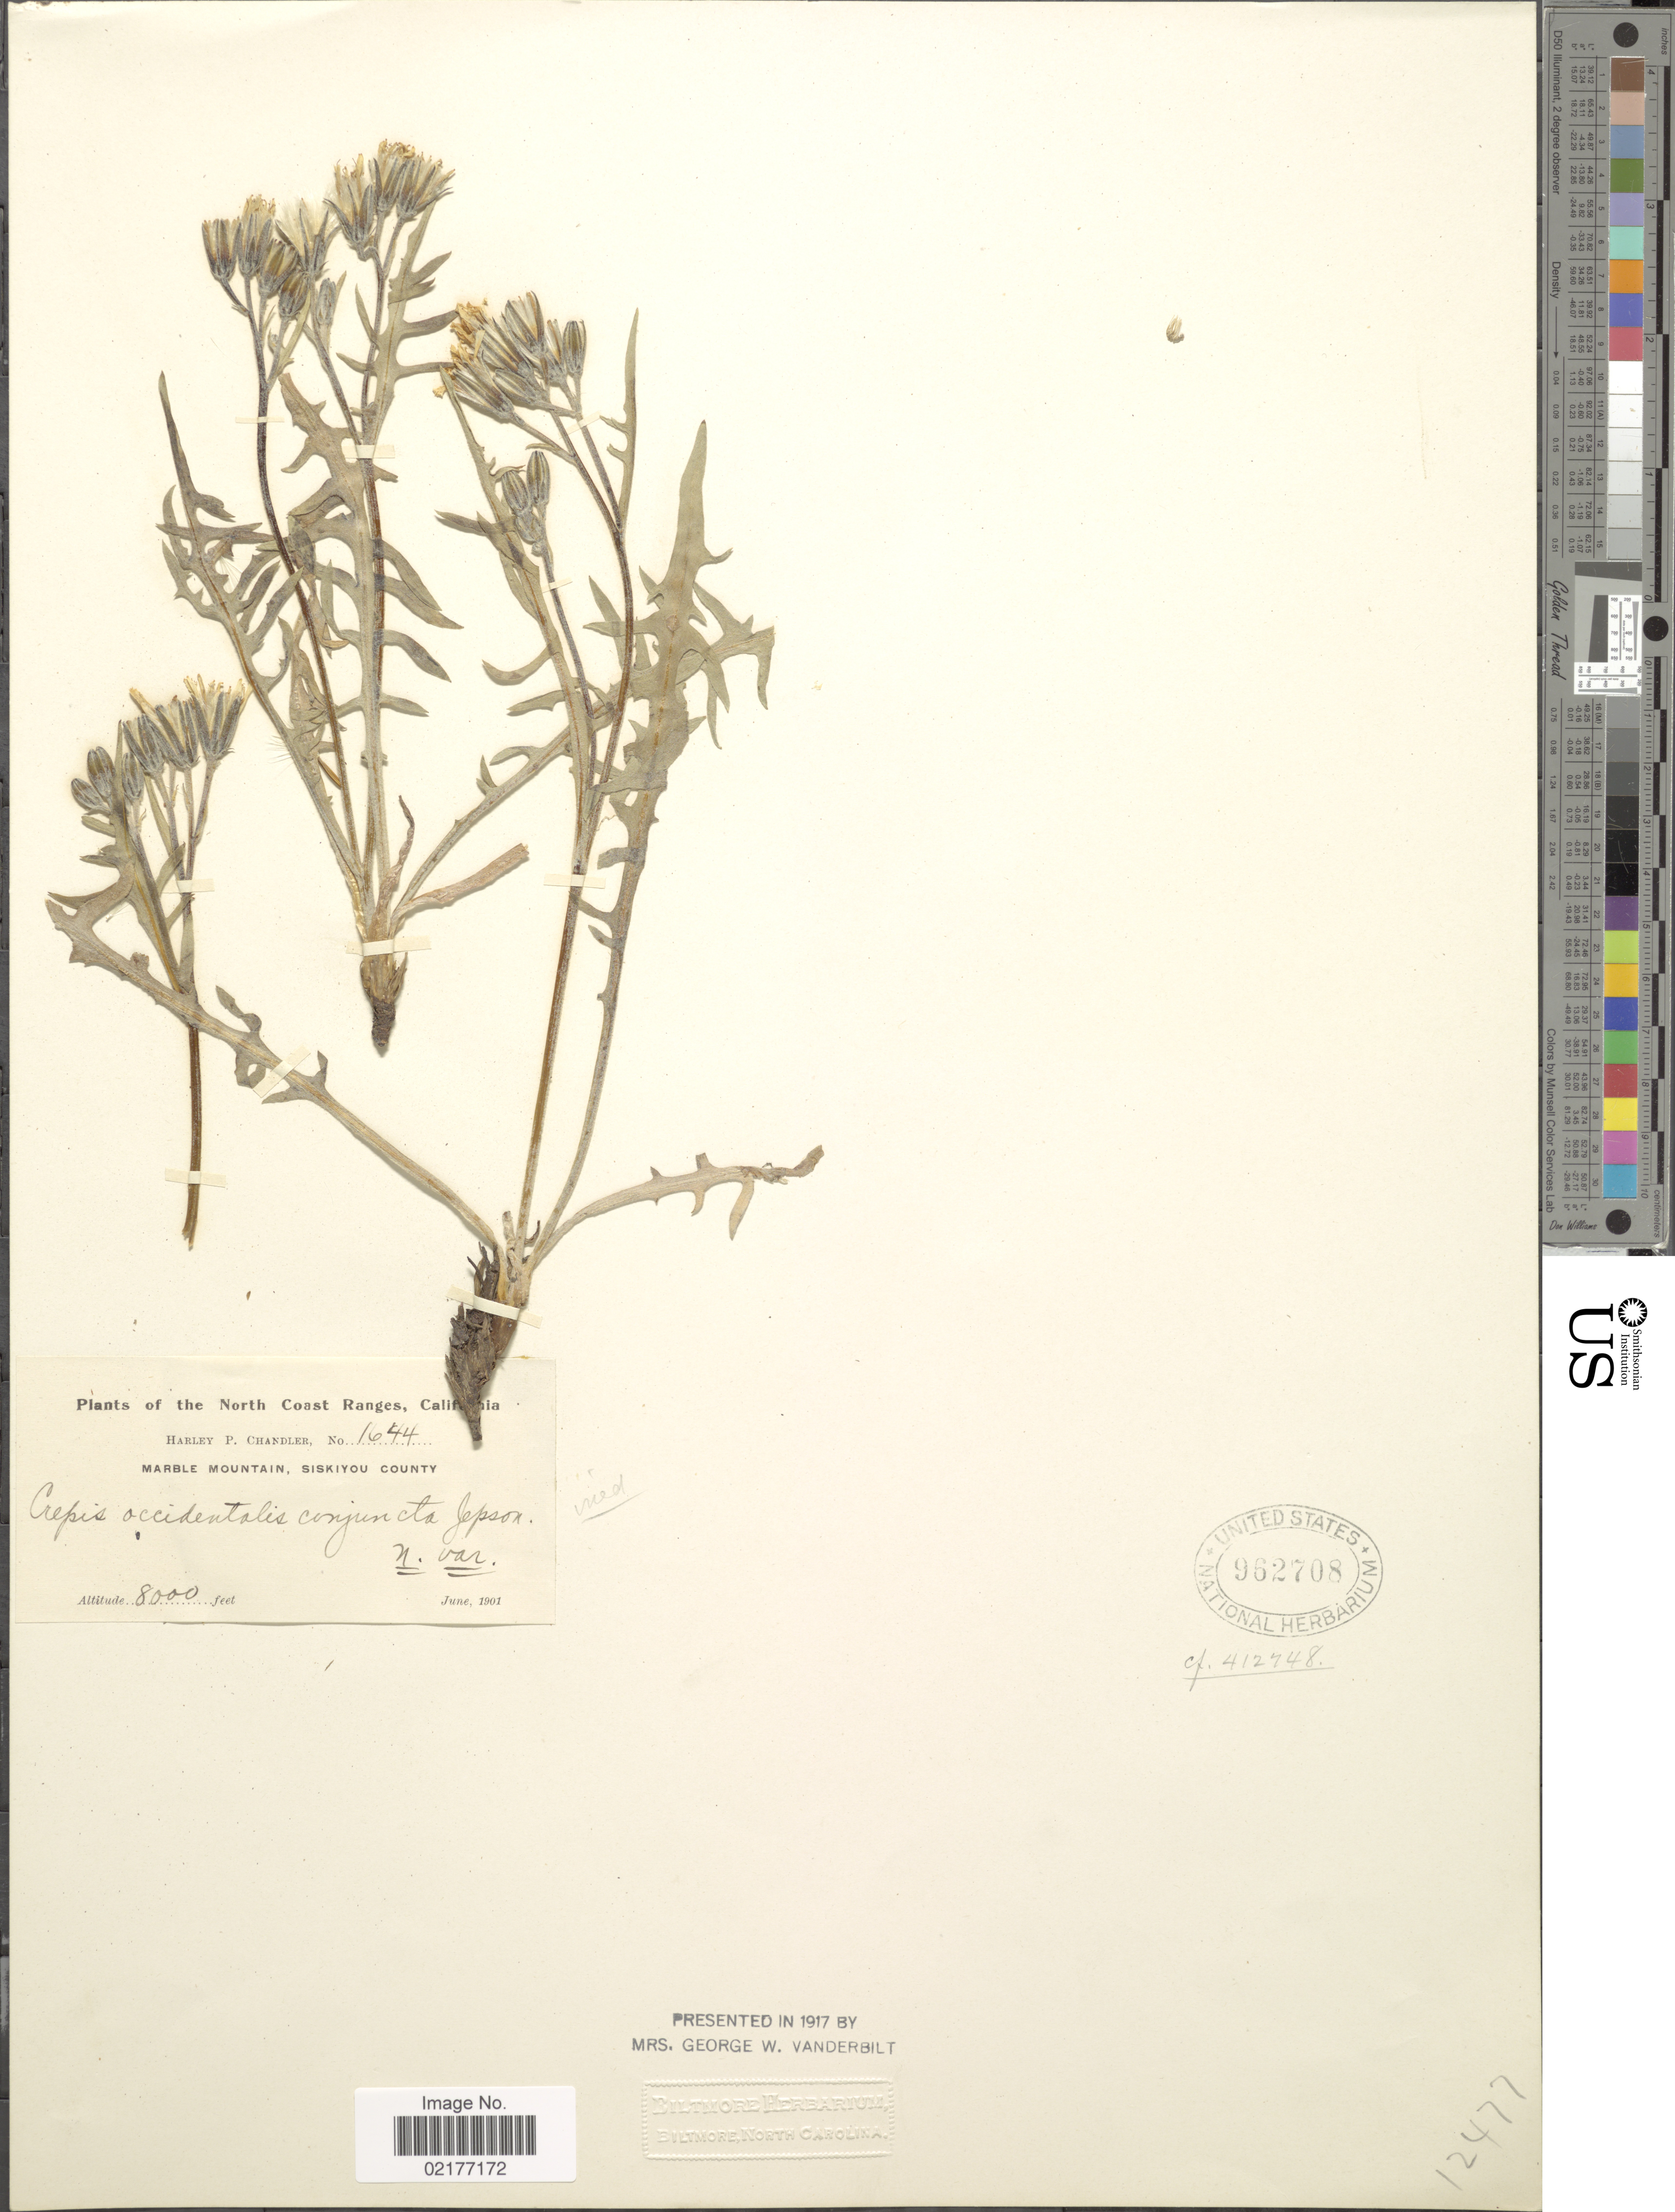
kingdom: Plantae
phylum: Tracheophyta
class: Magnoliopsida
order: Asterales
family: Asteraceae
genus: Crepis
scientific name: Crepis occidentalis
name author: Nutt.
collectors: H. Chandler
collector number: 1644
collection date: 1901-06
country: United States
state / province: California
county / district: Siskiyou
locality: The North Coast Ranges, Marble Mountain, Siskiyou County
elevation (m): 2438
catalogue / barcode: US 962708